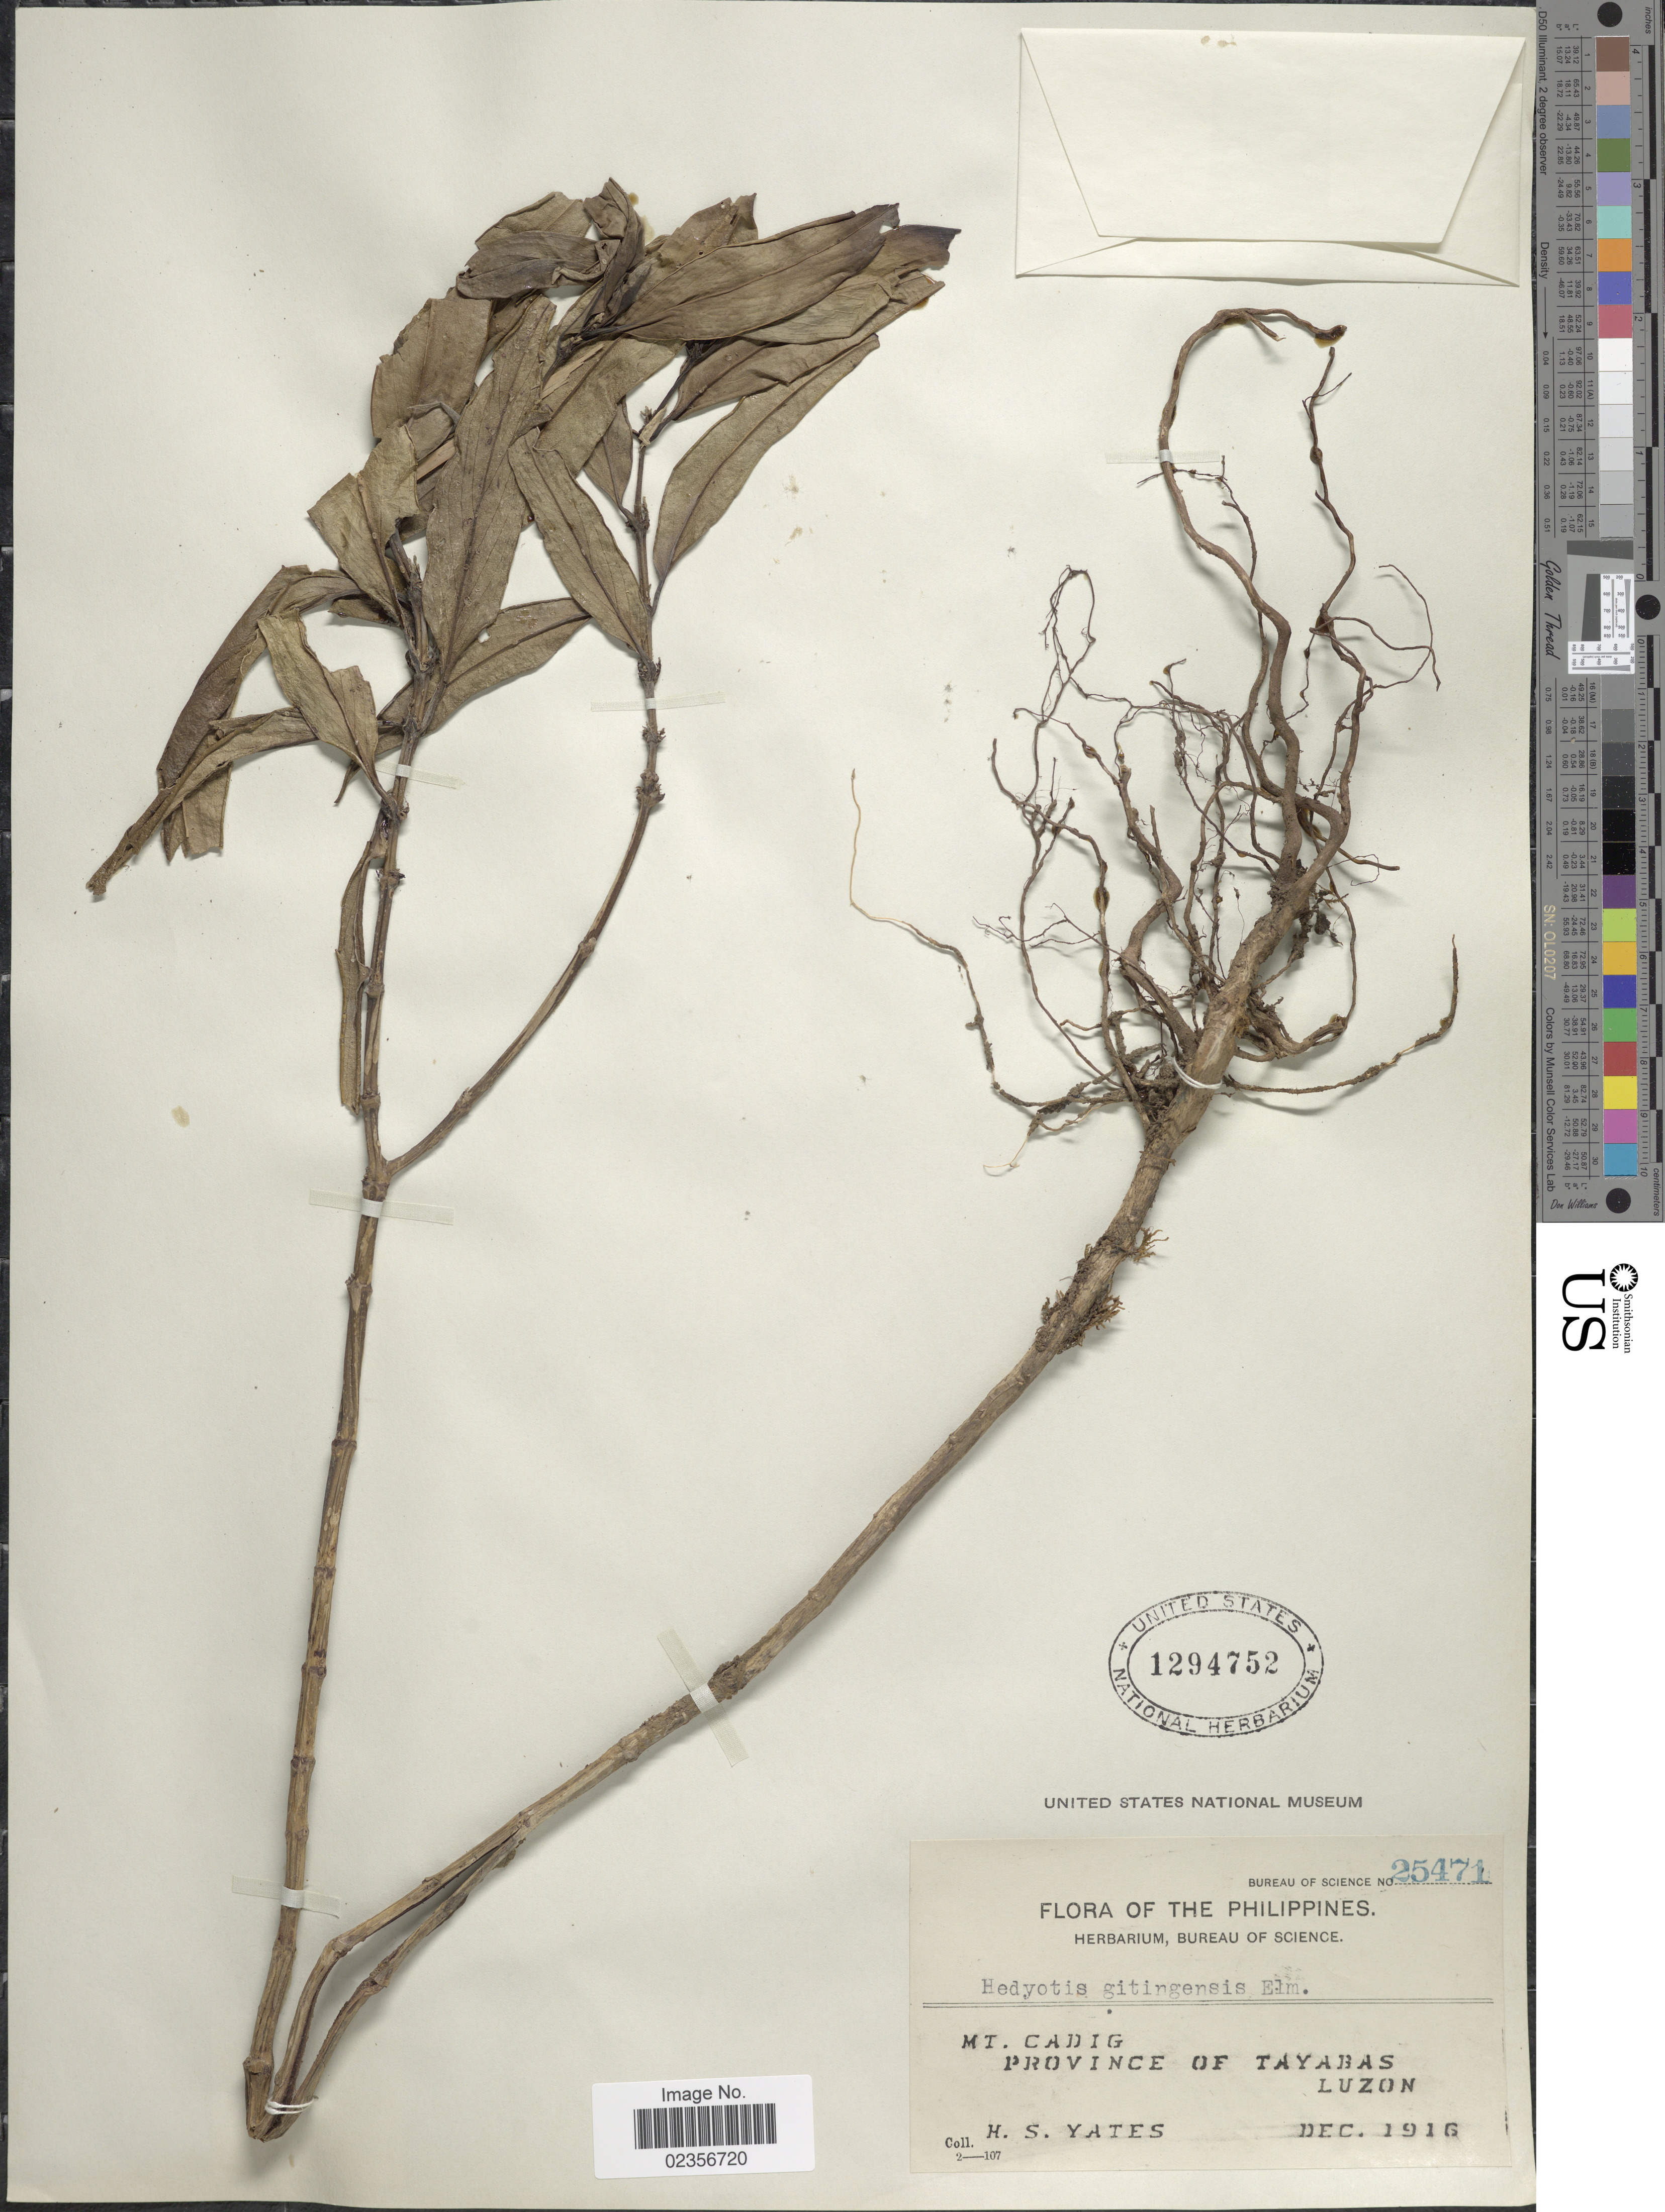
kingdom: Plantae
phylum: Tracheophyta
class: Magnoliopsida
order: Gentianales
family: Rubiaceae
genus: Hedyotis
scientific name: Hedyotis gitingensis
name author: Elmer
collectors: H. S. Yates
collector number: Bureau of Science 25471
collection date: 1916-12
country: Philippines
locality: Mt. Cadig, Province of Tayabas, Luzon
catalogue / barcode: US 1294752